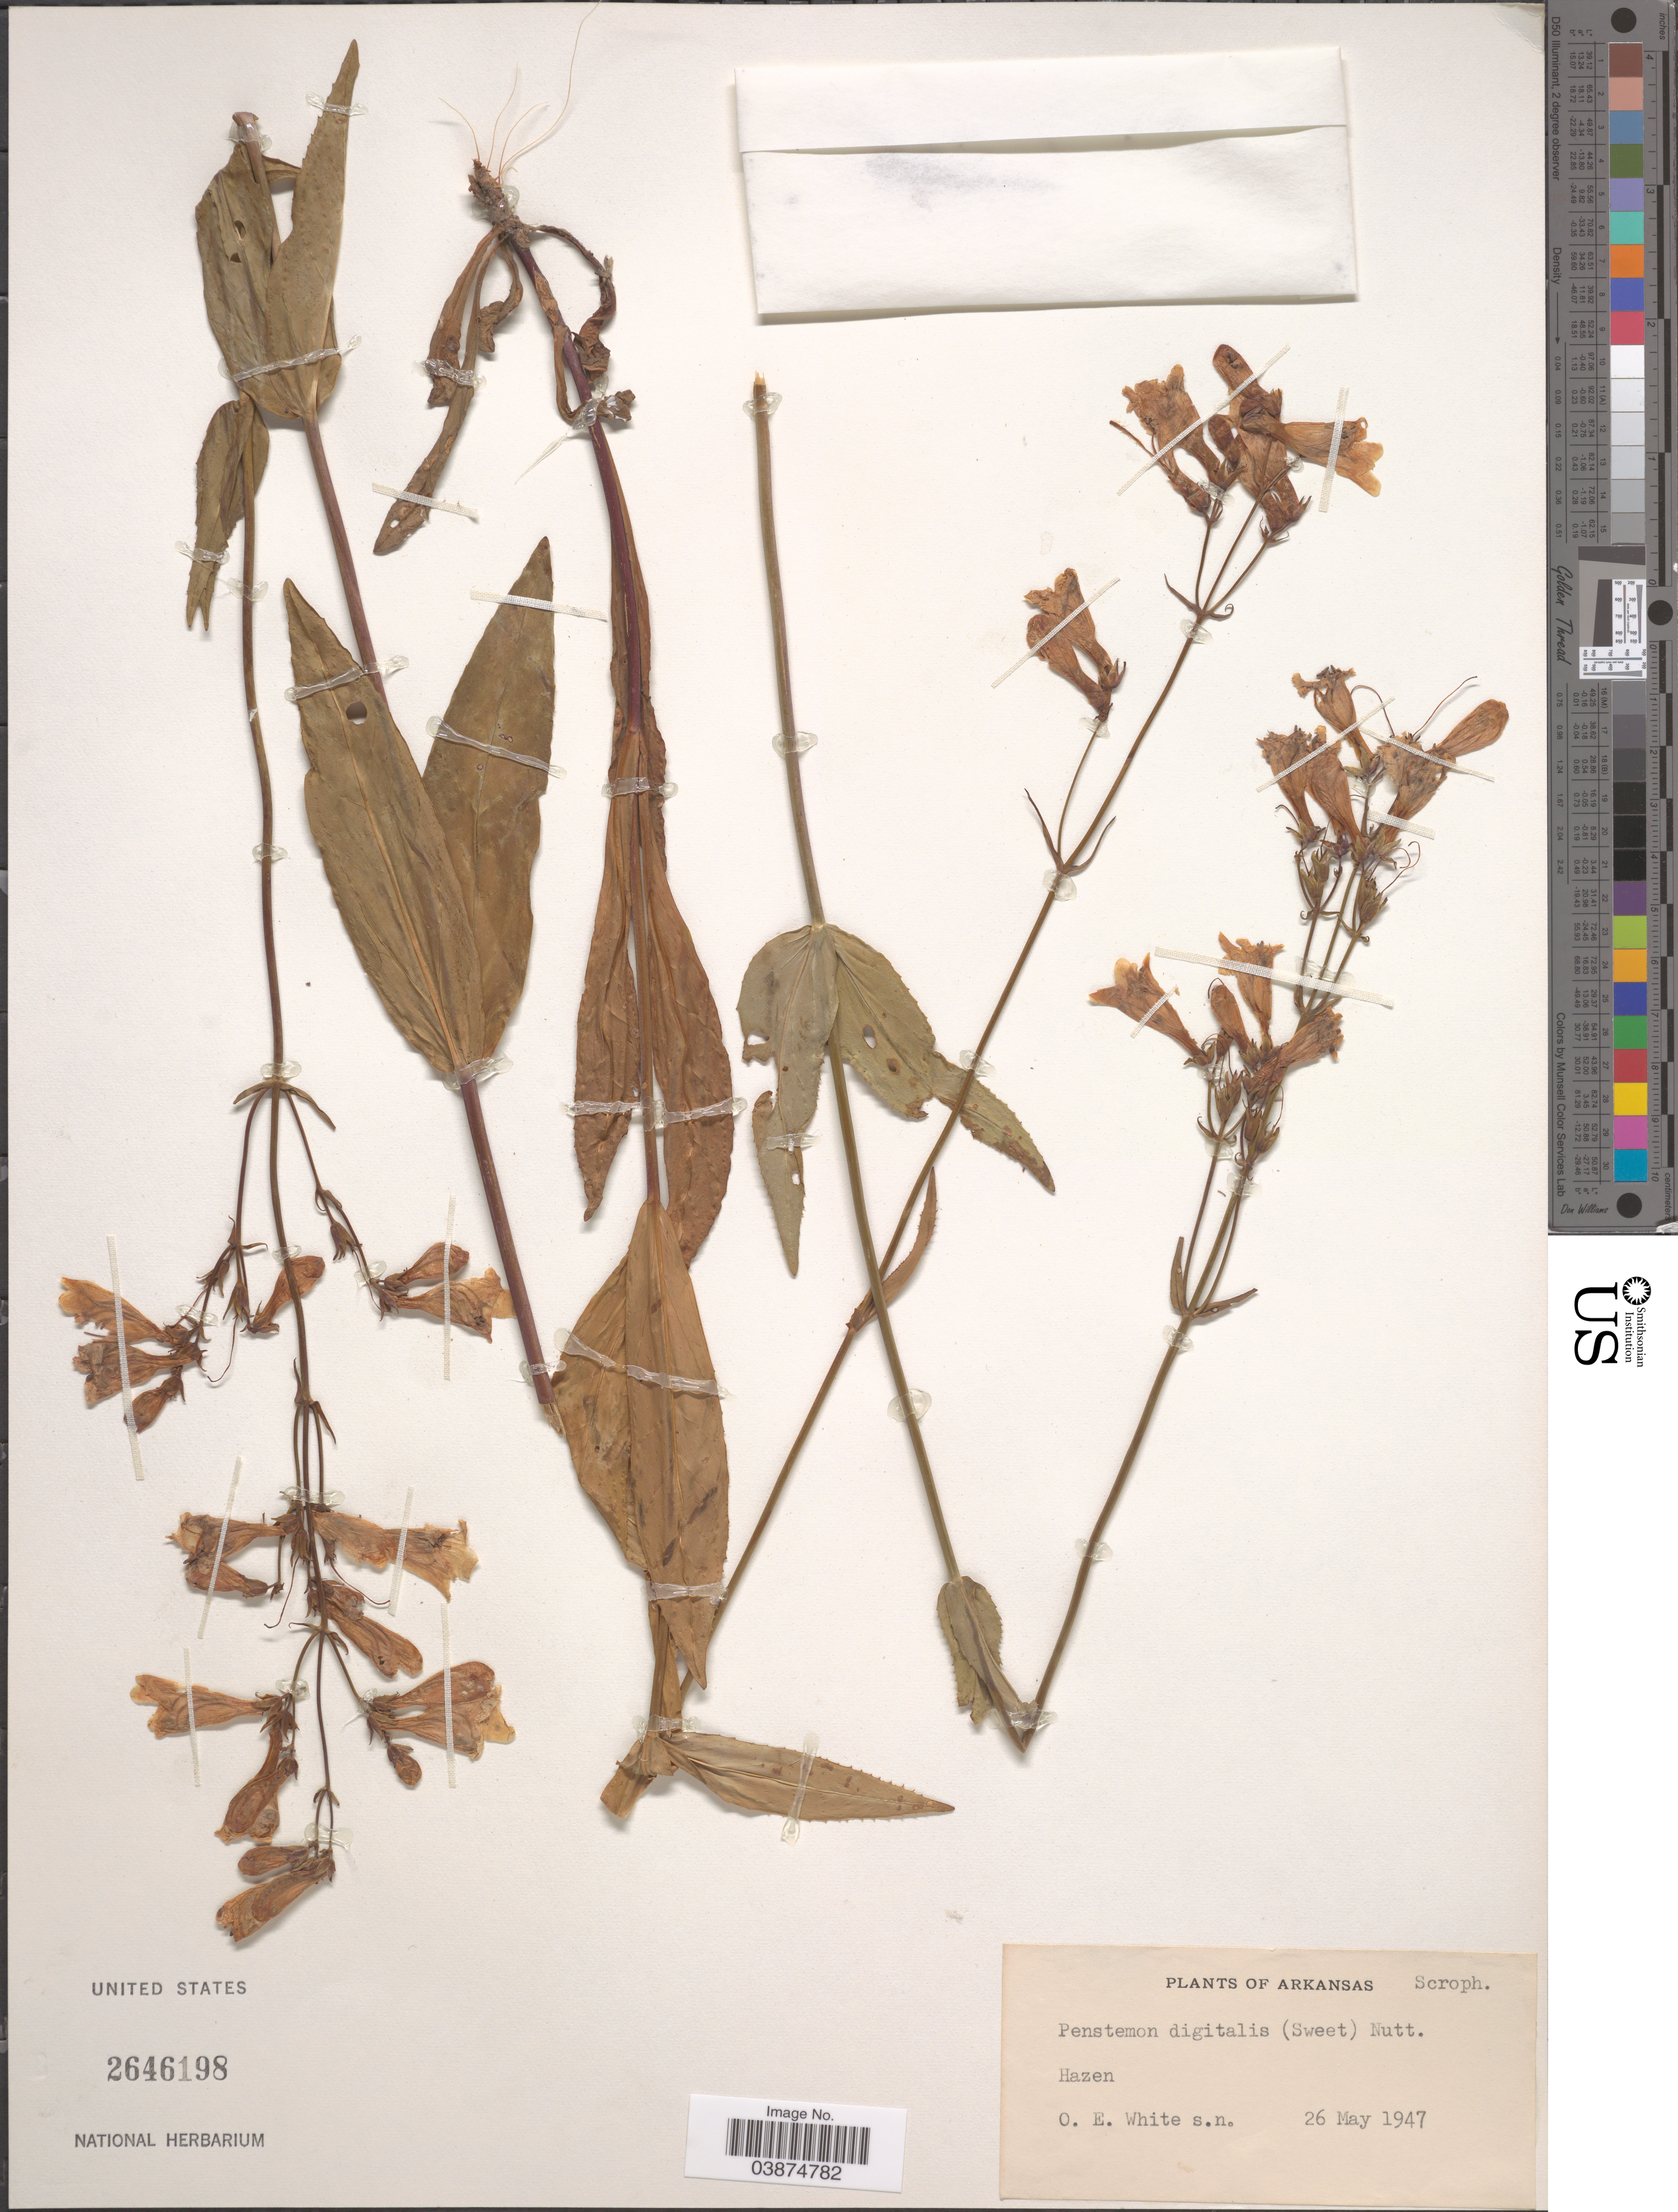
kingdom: Plantae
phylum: Tracheophyta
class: Magnoliopsida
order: Lamiales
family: Plantaginaceae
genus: Penstemon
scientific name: Penstemon digitalis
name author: Nutt. ex Sims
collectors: O. E. White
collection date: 1947-05-26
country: United States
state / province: Arkansas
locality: Hazen.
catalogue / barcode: US 2646198